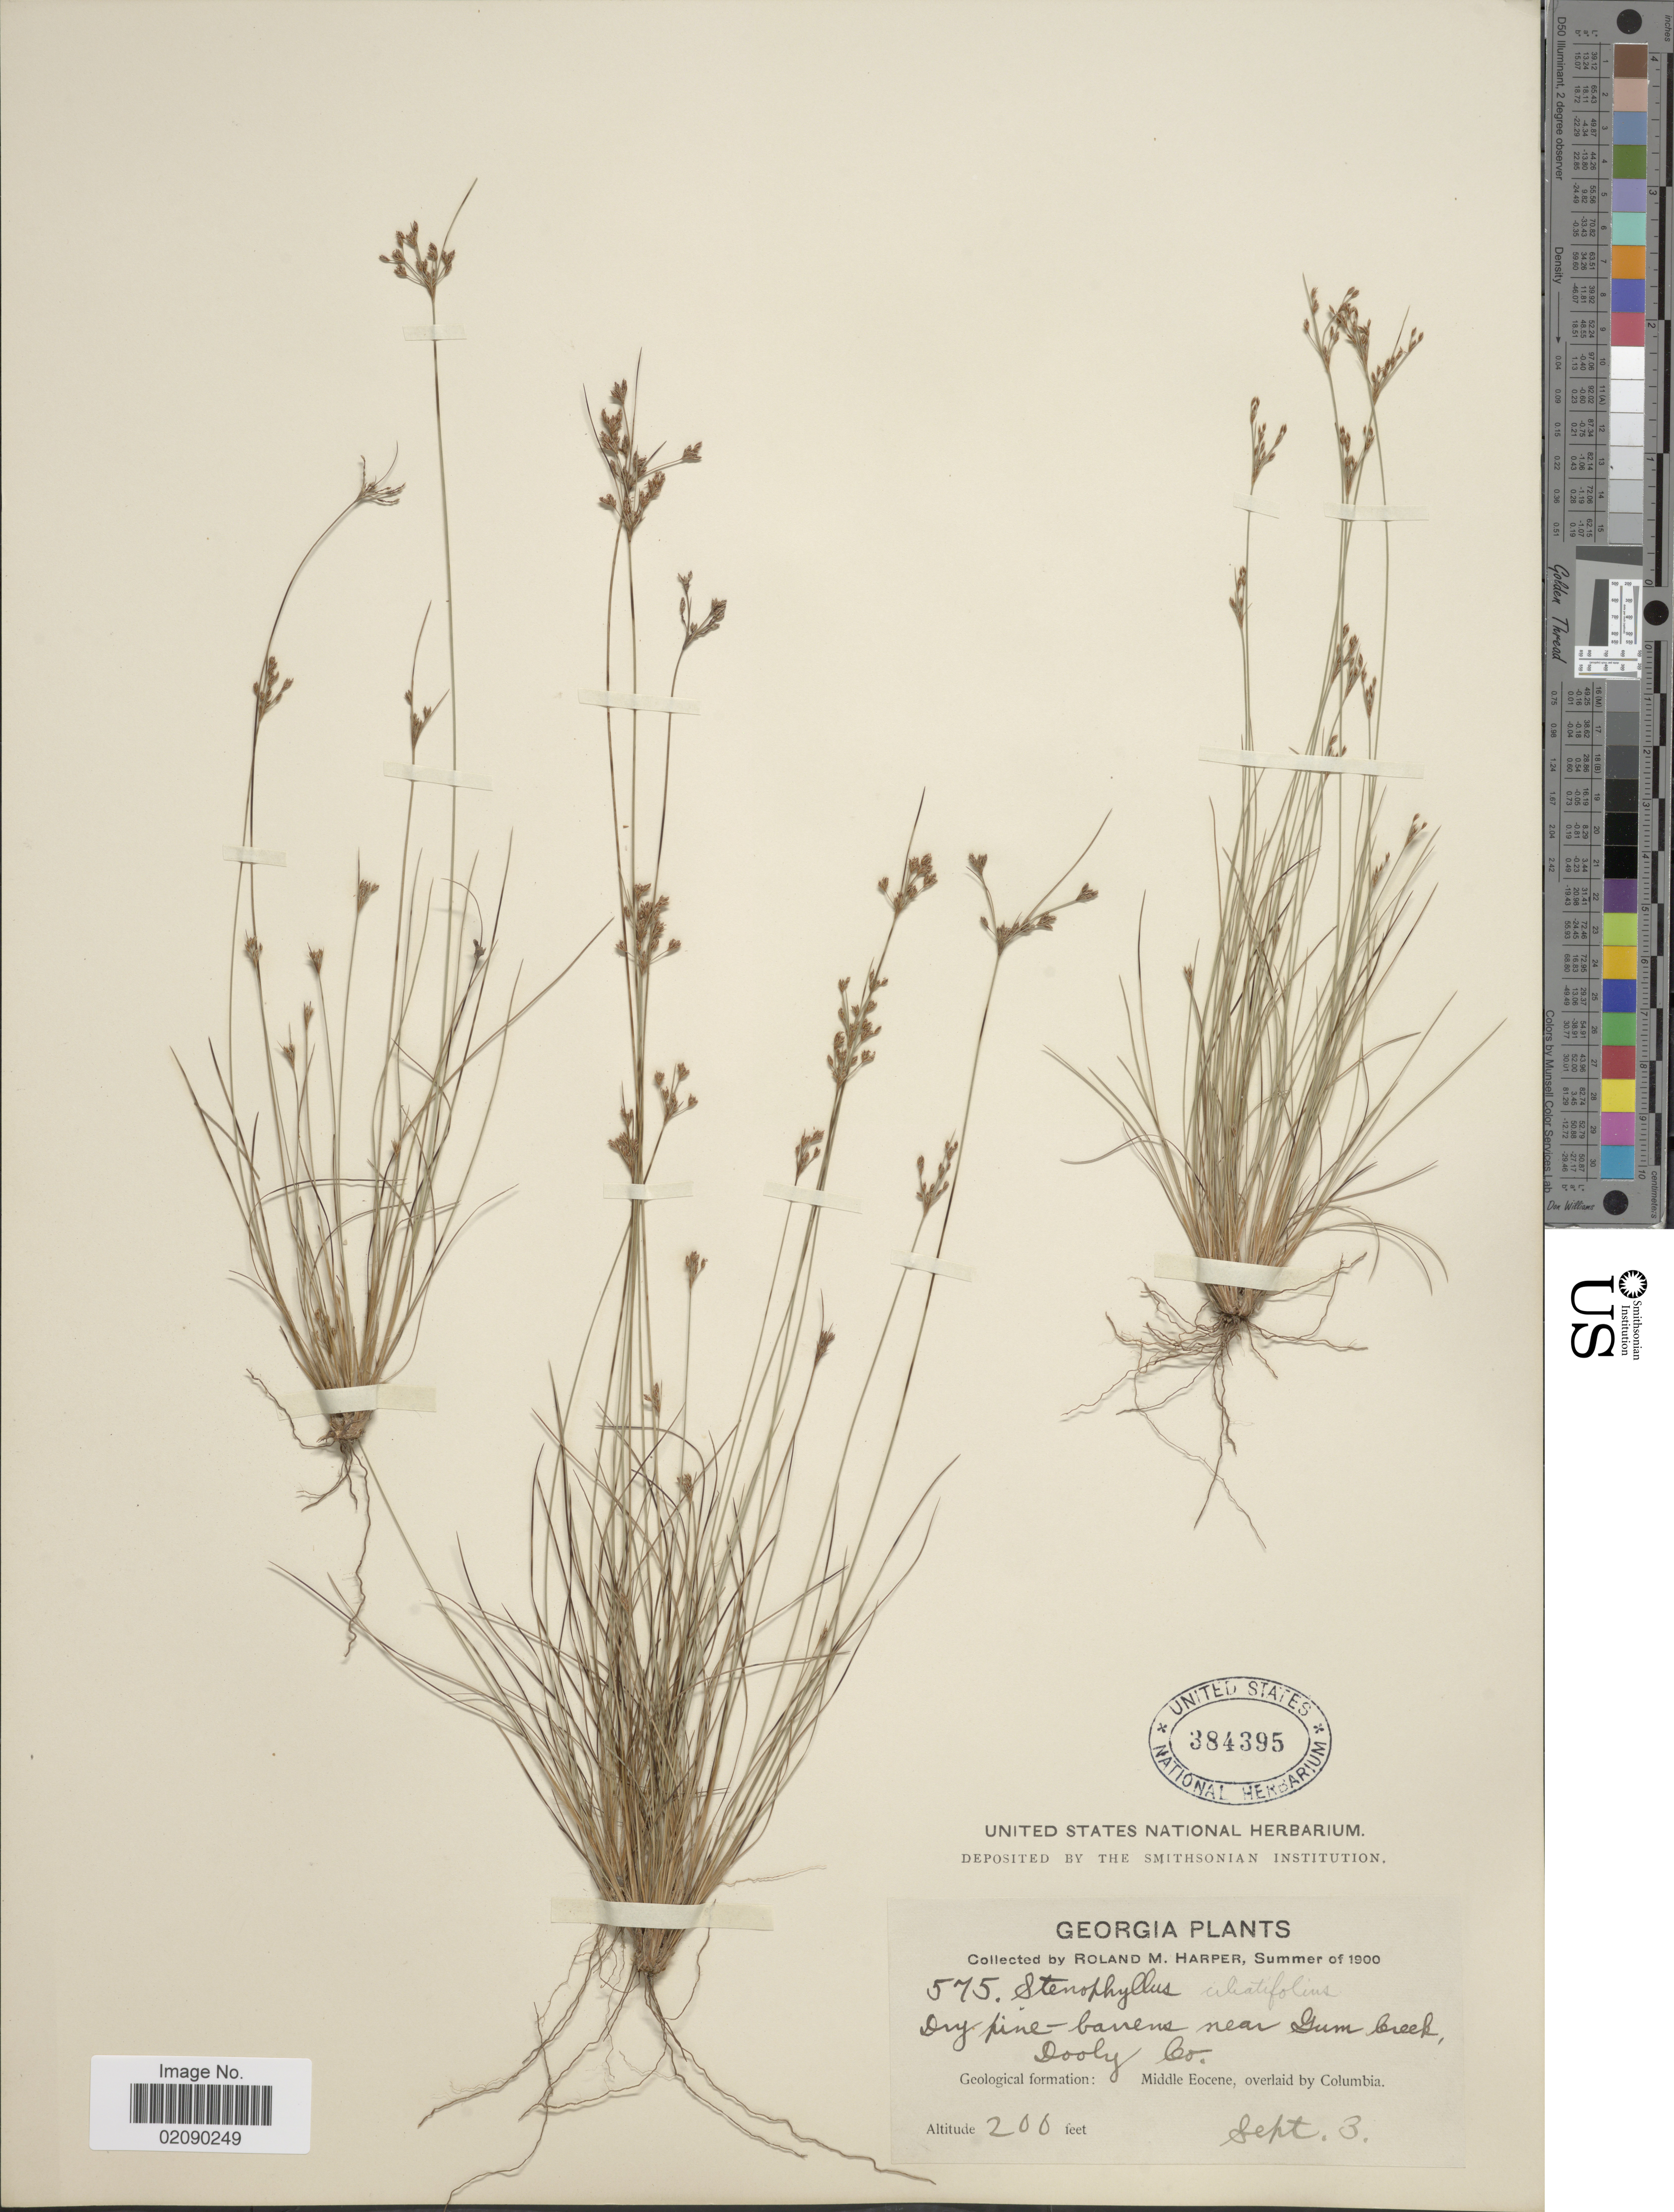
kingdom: Plantae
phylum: Tracheophyta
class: Liliopsida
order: Poales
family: Cyperaceae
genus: Bulbostylis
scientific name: Bulbostylis ciliatifolia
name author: (Elliott) Fernald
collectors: R. M. Harper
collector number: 575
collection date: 1900-09-03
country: United States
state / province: Georgia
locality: Near Gum Creek, Dooly Co.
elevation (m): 61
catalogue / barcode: US 384395